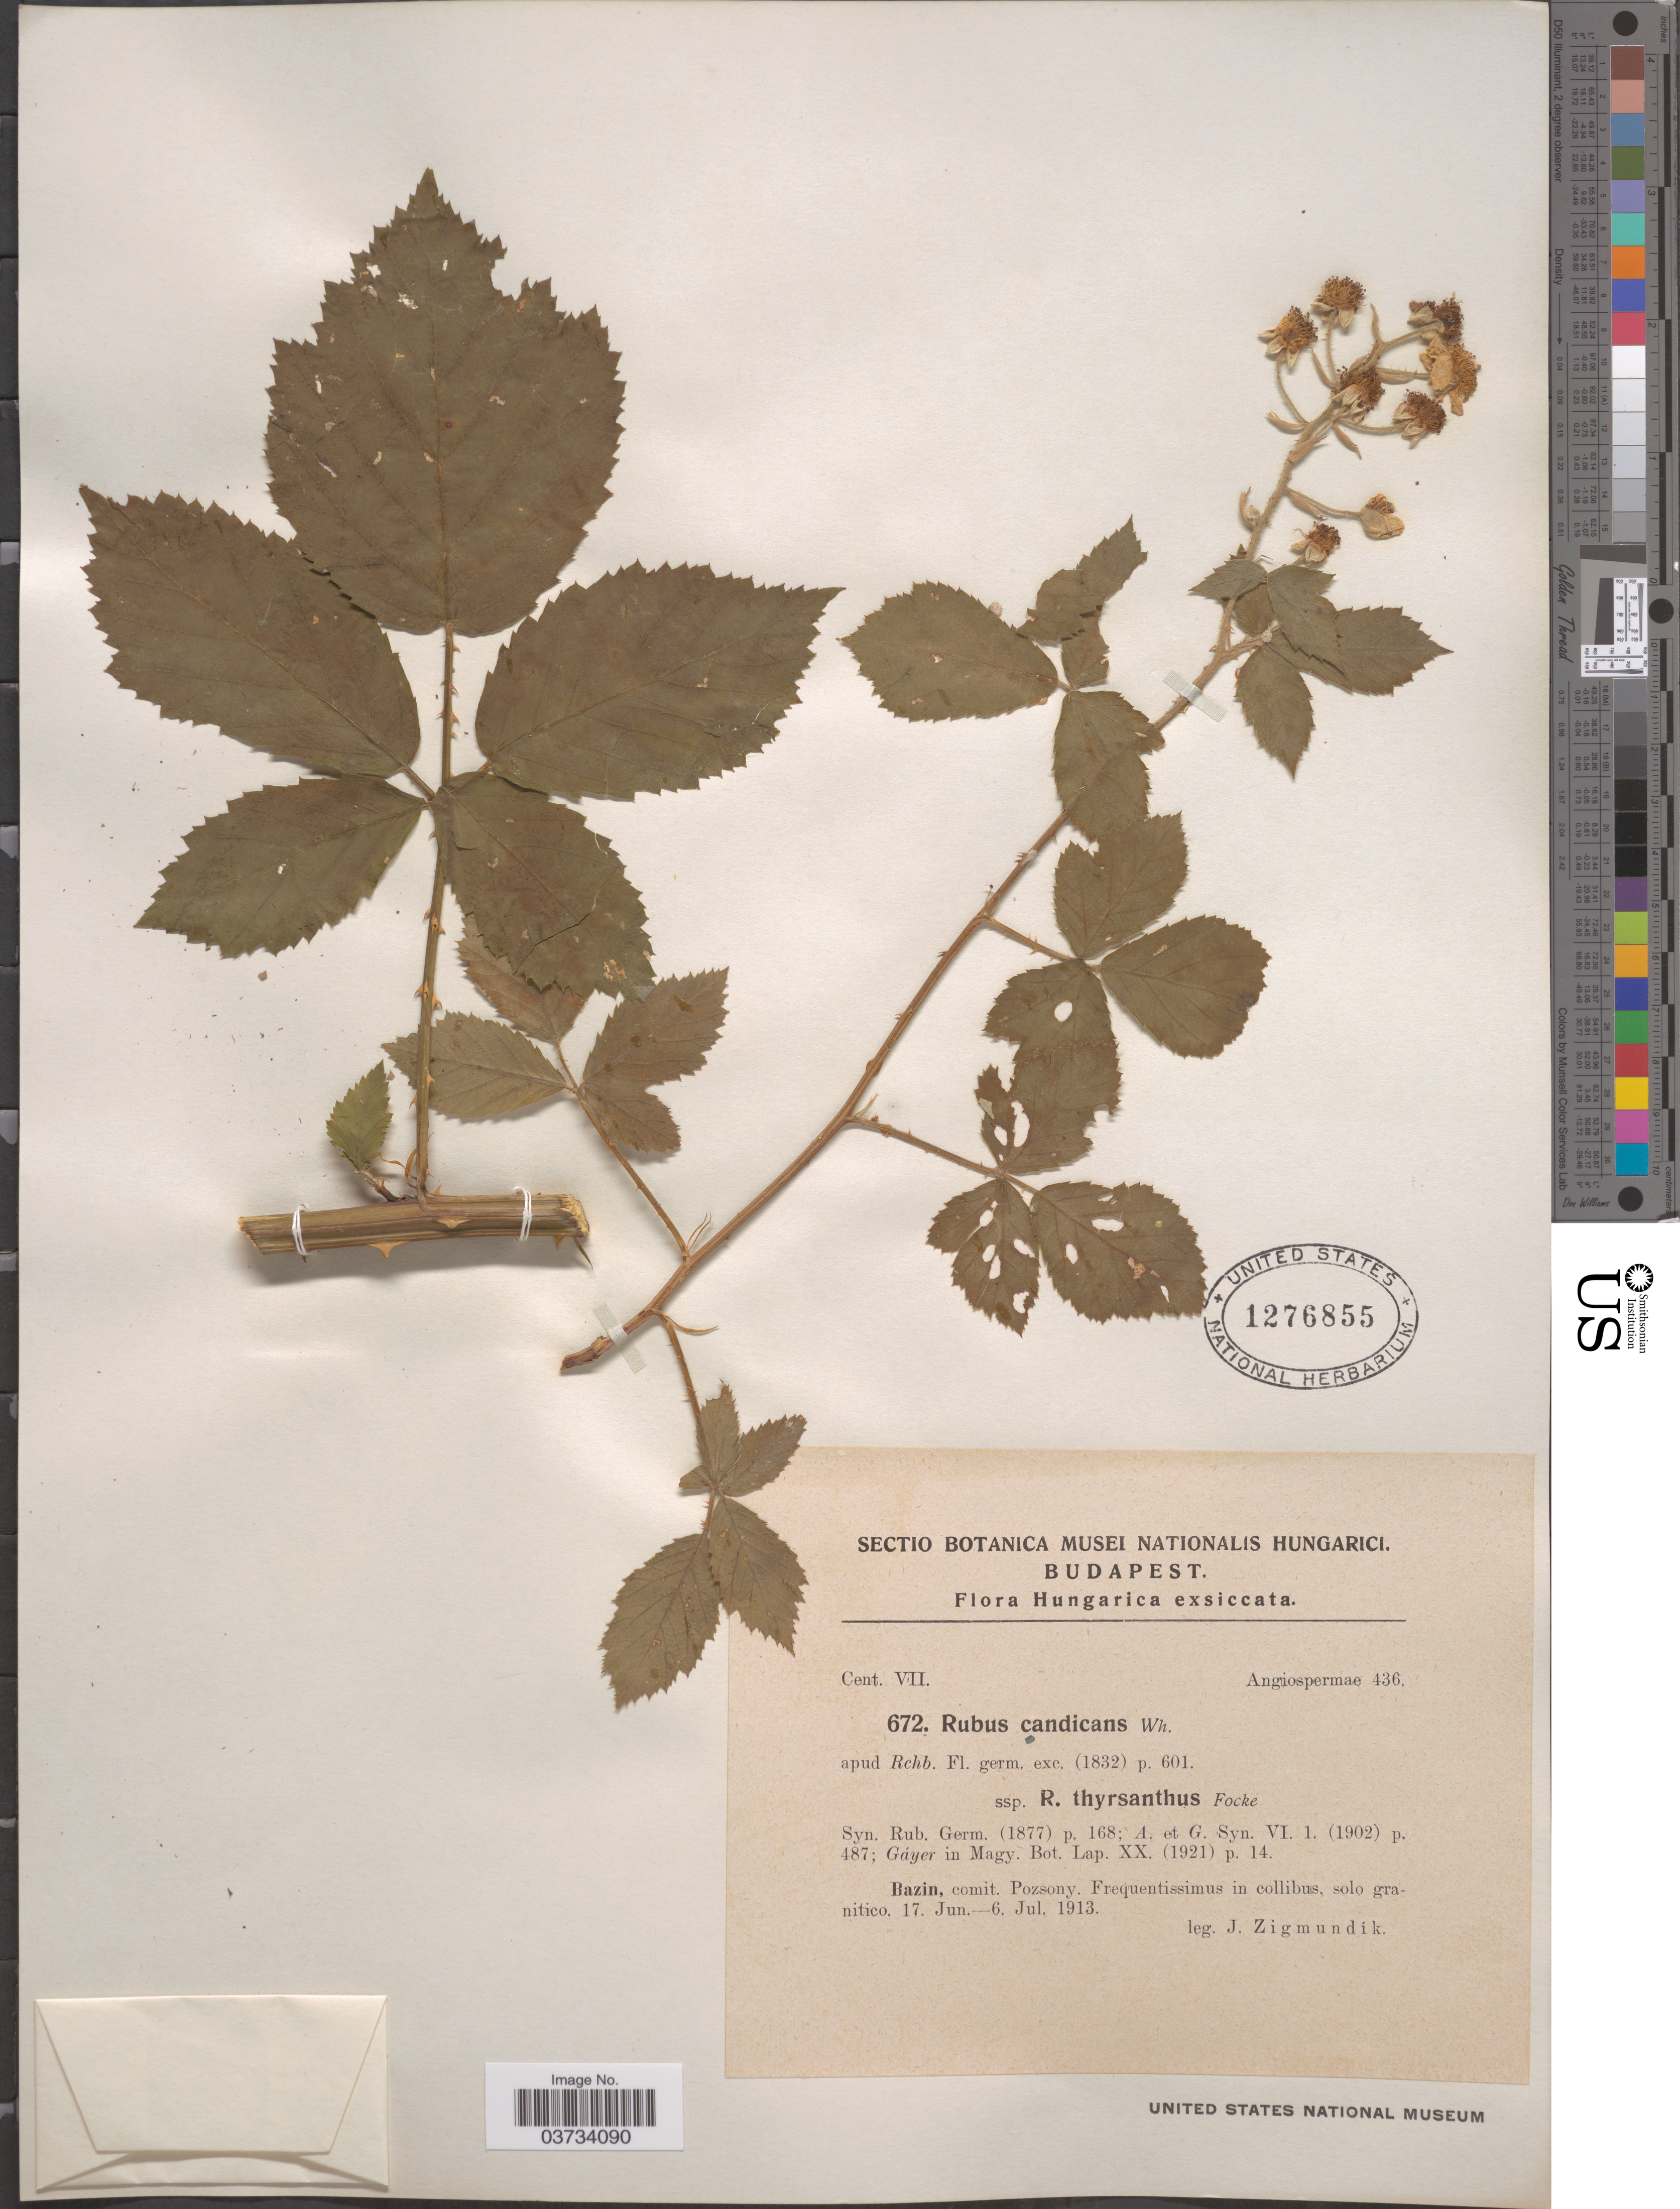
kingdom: Plantae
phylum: Tracheophyta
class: Magnoliopsida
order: Rosales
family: Rosaceae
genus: Rubus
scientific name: Rubus candicans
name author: Weihe ex Rchb.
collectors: J. Zigmundik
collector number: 672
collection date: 1913-06-17/1913-07-06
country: Hungary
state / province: Budapest, Capital District of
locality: Bazin, comit. Pozsony. Frequentissimus in collibus, solo granitico.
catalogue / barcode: US 1276855